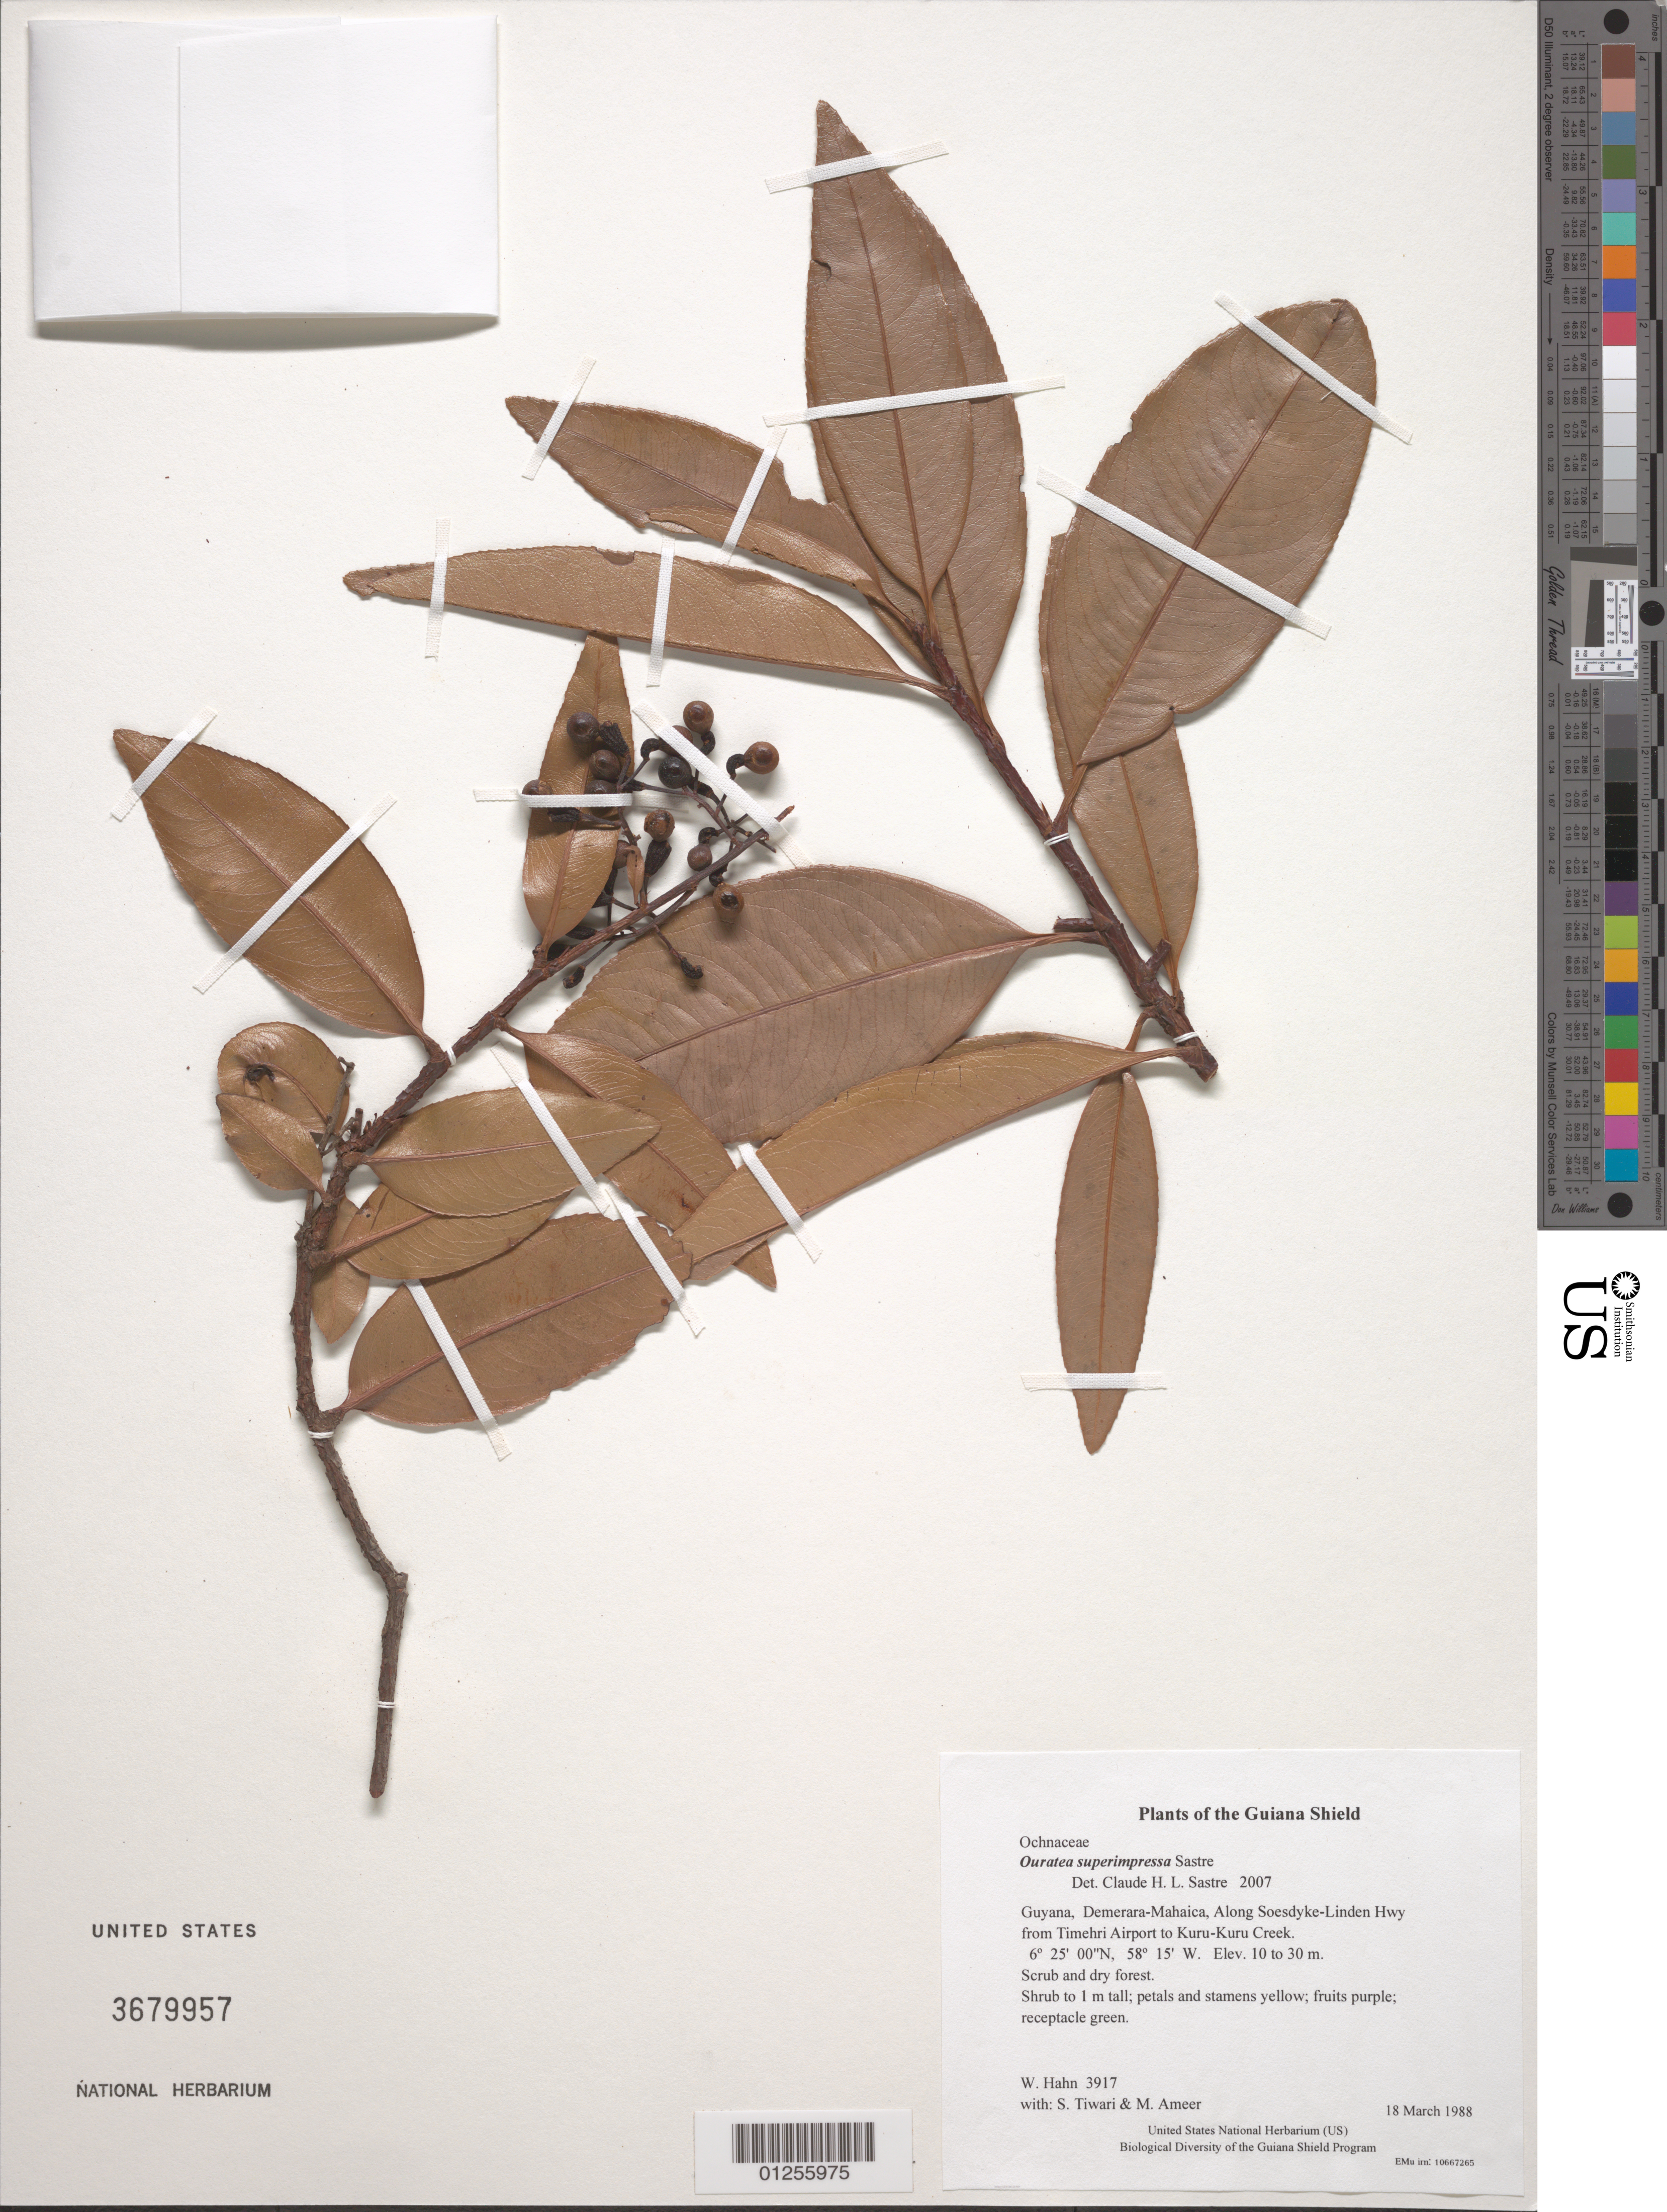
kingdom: Plantae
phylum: Tracheophyta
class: Magnoliopsida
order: Malpighiales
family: Ochnaceae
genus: Ouratea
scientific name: Ouratea superimpressa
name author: Sastre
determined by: Sastre, C. H. L.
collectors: W. Hahn, S. Tiwari & M. Ameer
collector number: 3917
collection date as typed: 18 March 1988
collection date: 1988-03-18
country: Guyana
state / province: Demerara-Mahaica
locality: Along Soesdyke-Linden Hwy from Timehri Airport to Kuru-Kuru Creek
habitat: Scrub and dry forest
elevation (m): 10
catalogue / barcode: US 3679957